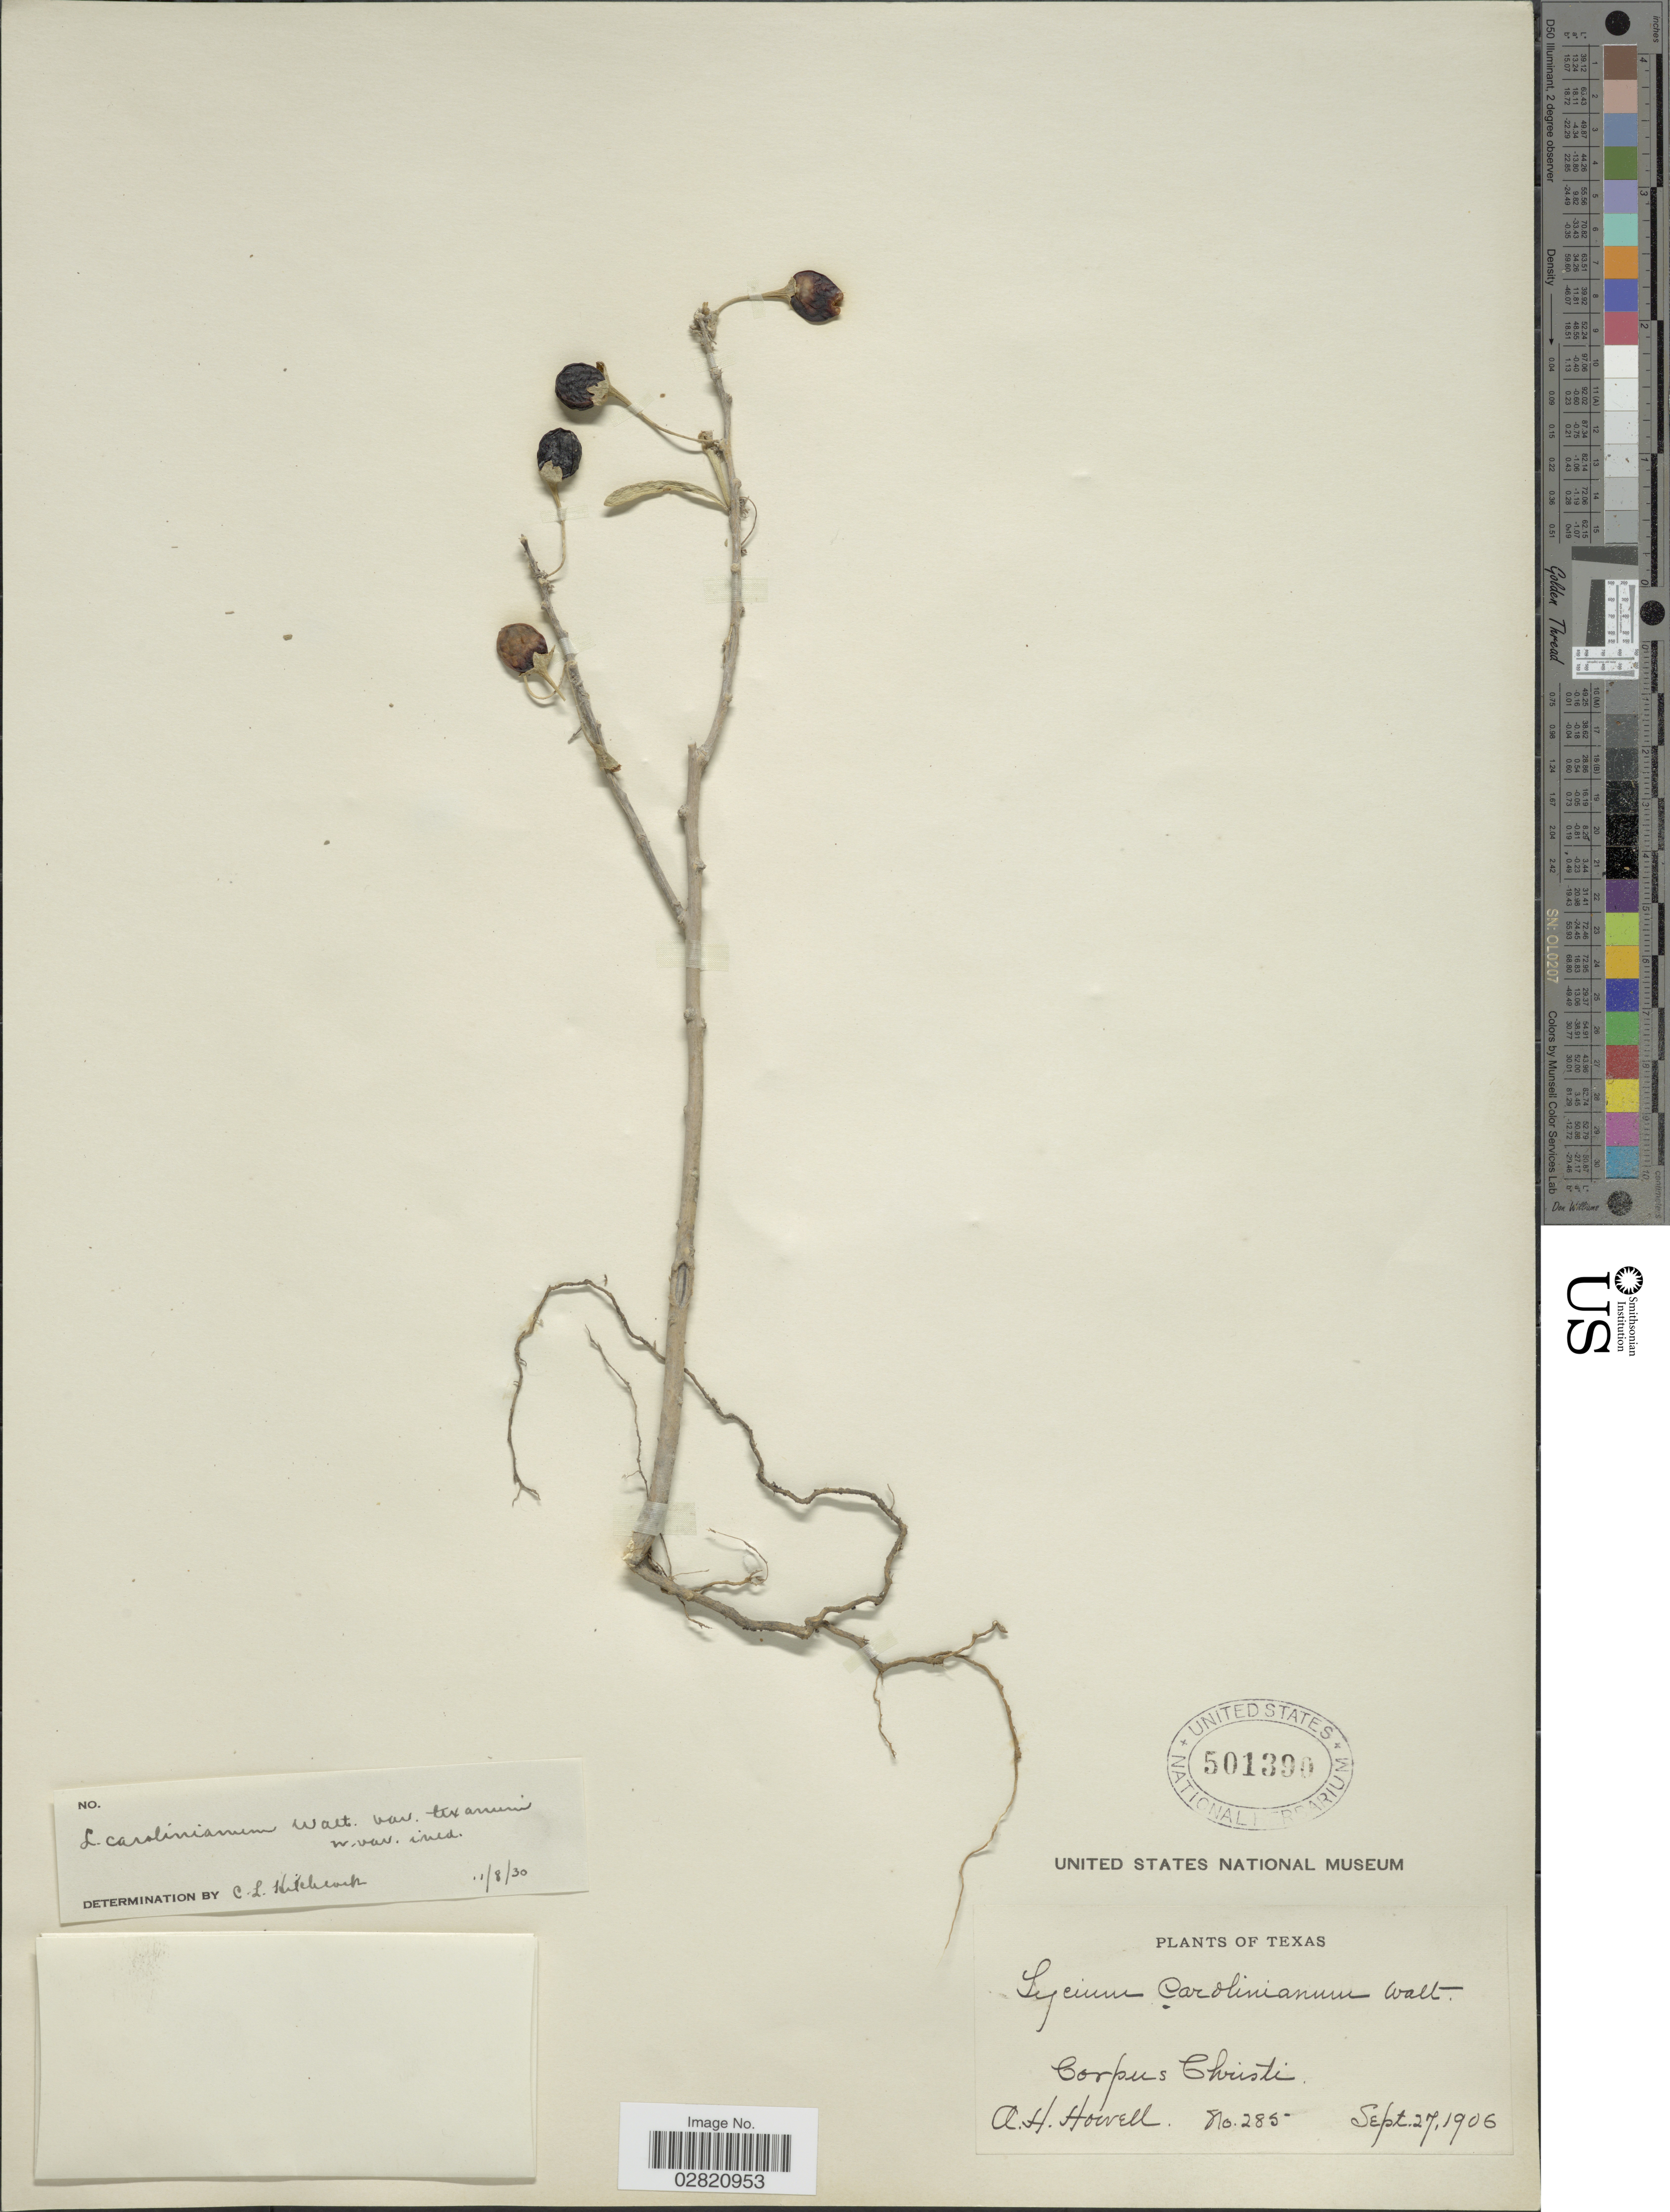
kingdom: Plantae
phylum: Tracheophyta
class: Magnoliopsida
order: Solanales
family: Solanaceae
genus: Lycium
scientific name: Lycium carolinianum var. quadrifidum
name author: Walter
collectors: A. Howell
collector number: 285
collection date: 1906-09-27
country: United States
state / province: Texas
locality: Corpus Christi.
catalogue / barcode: US 501390